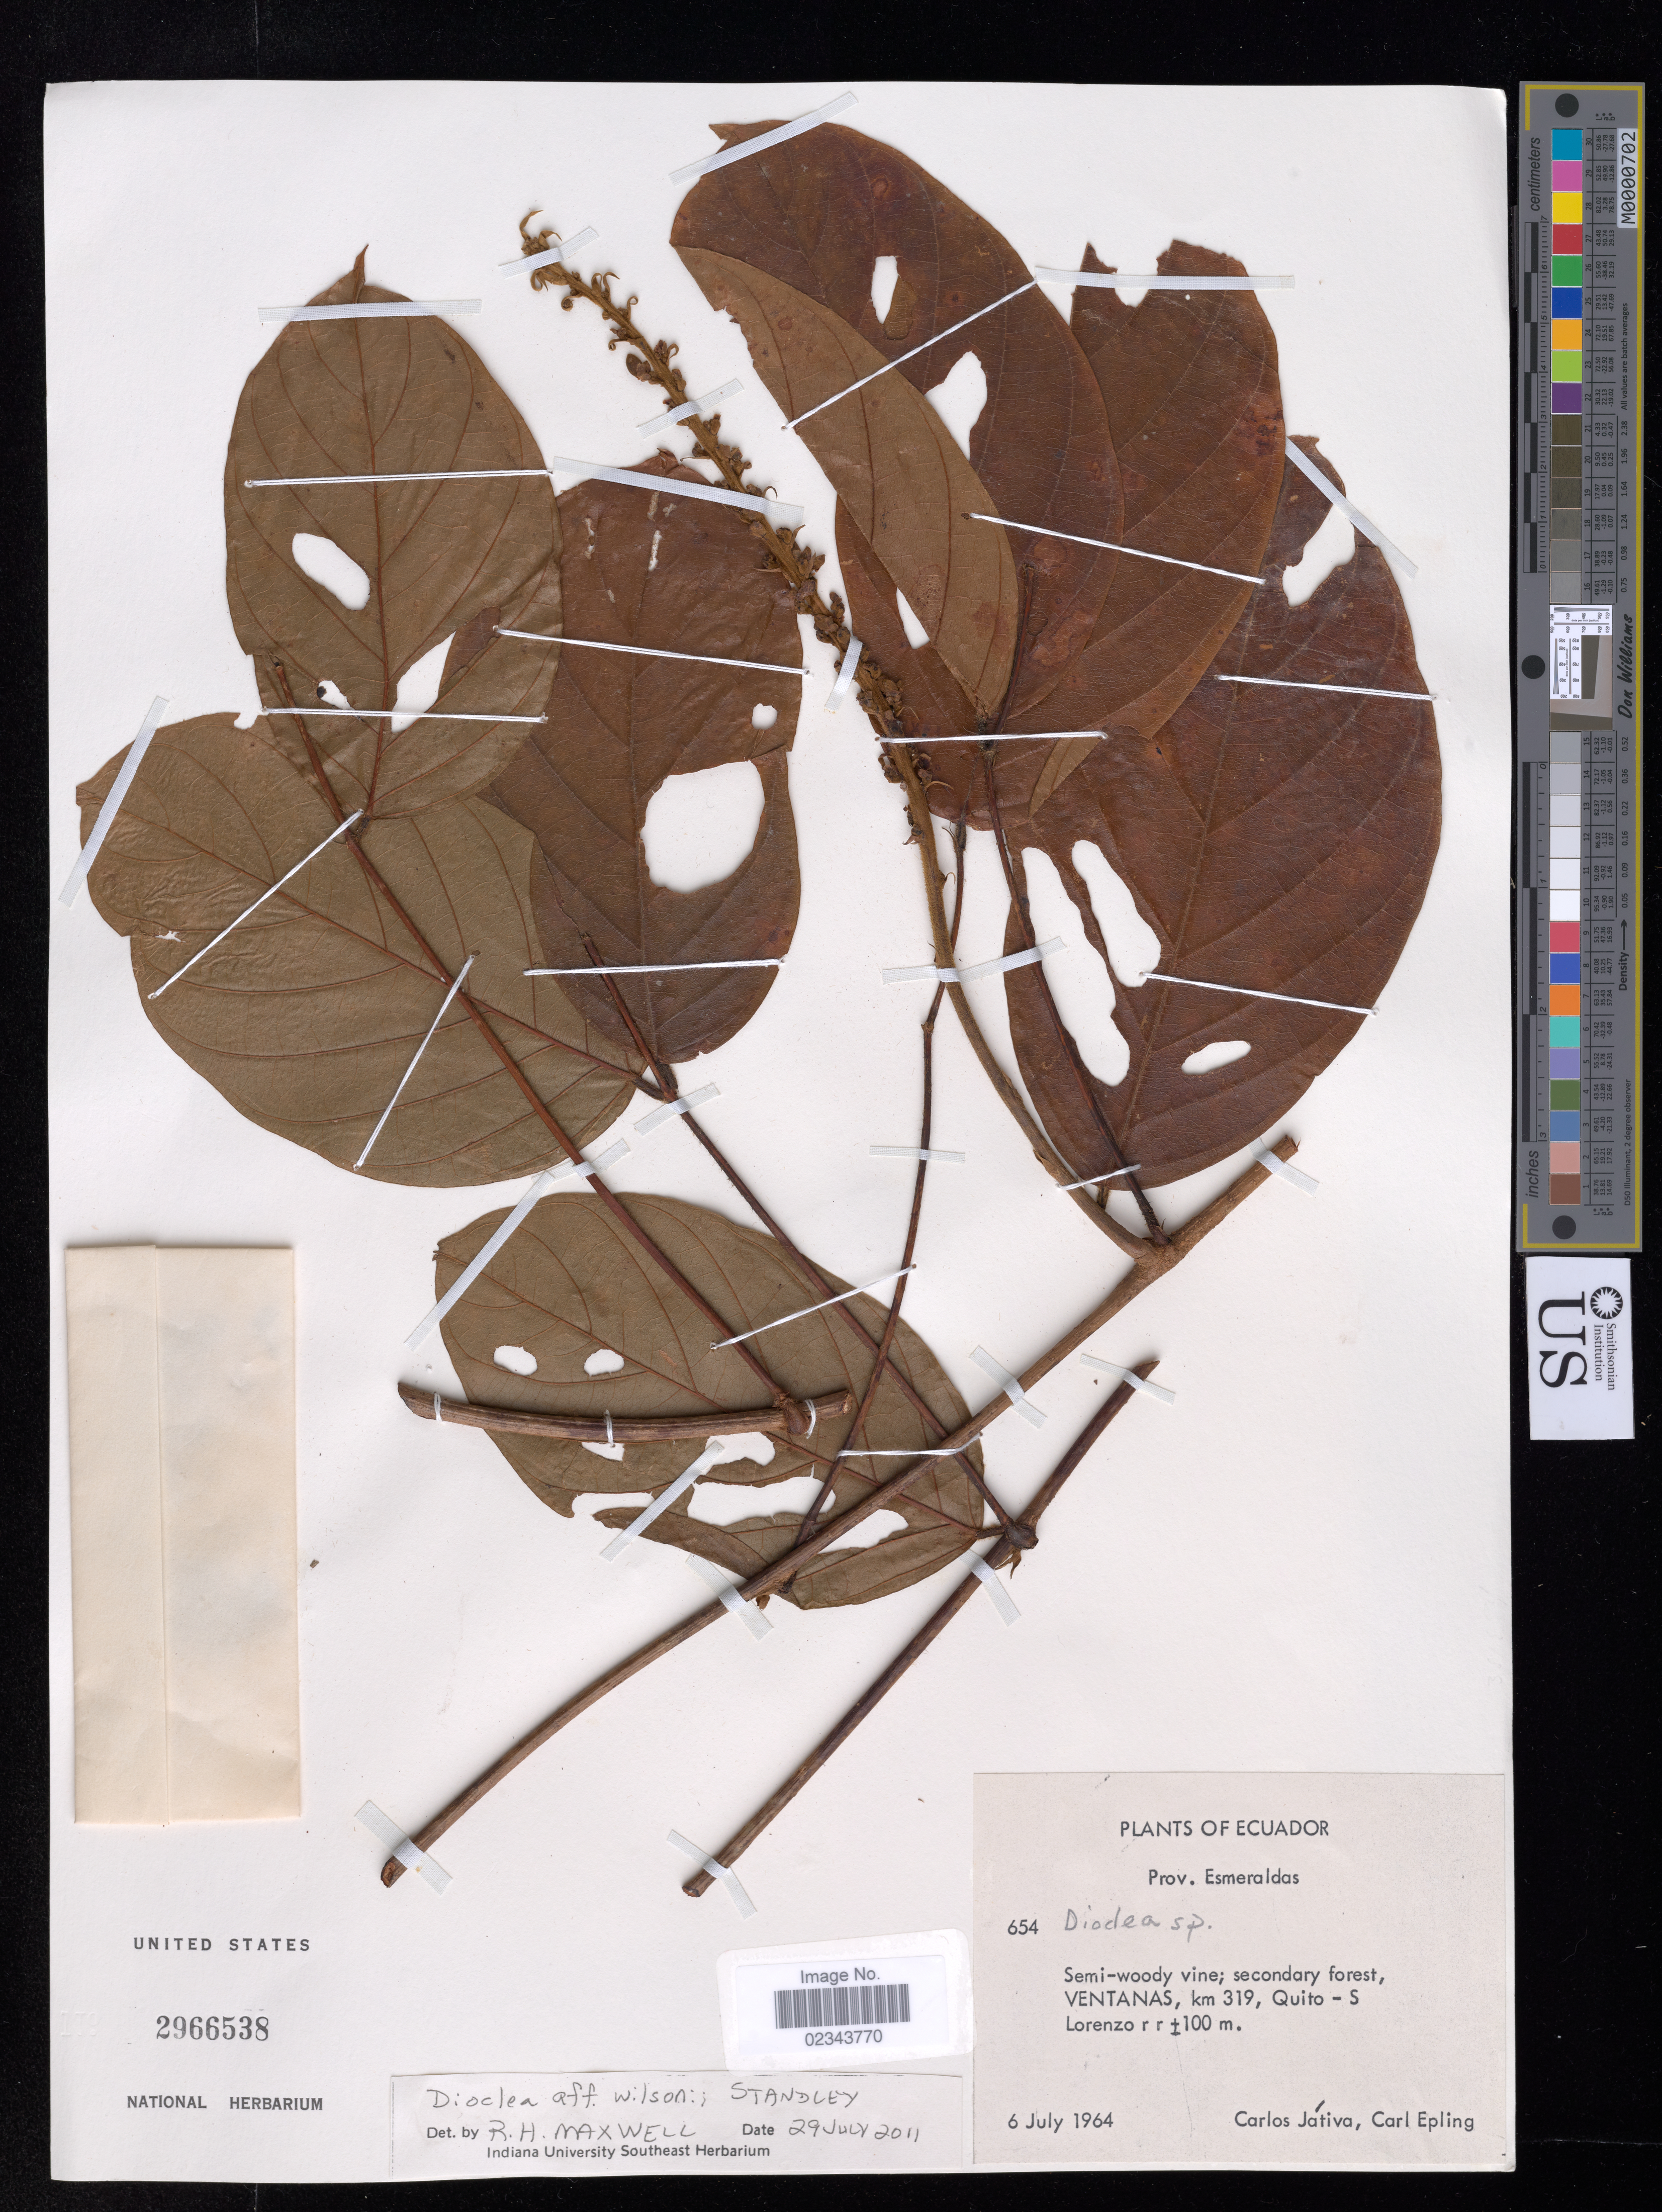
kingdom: Plantae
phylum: Tracheophyta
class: Magnoliopsida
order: Fabales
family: Fabaceae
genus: Dioclea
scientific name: Dioclea wilsonii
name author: Standl.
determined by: Maxwell, R. H., (JEF), Indiana University Southeast (UNITED STATES)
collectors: C. D. Játiva & C. C. Epling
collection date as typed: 06 Jul 1964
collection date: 1964-07-06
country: Ecuador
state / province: Esmeraldas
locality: Ventanas, km 319, Quito - S Lorenzo R R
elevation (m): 100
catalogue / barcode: US 2966538